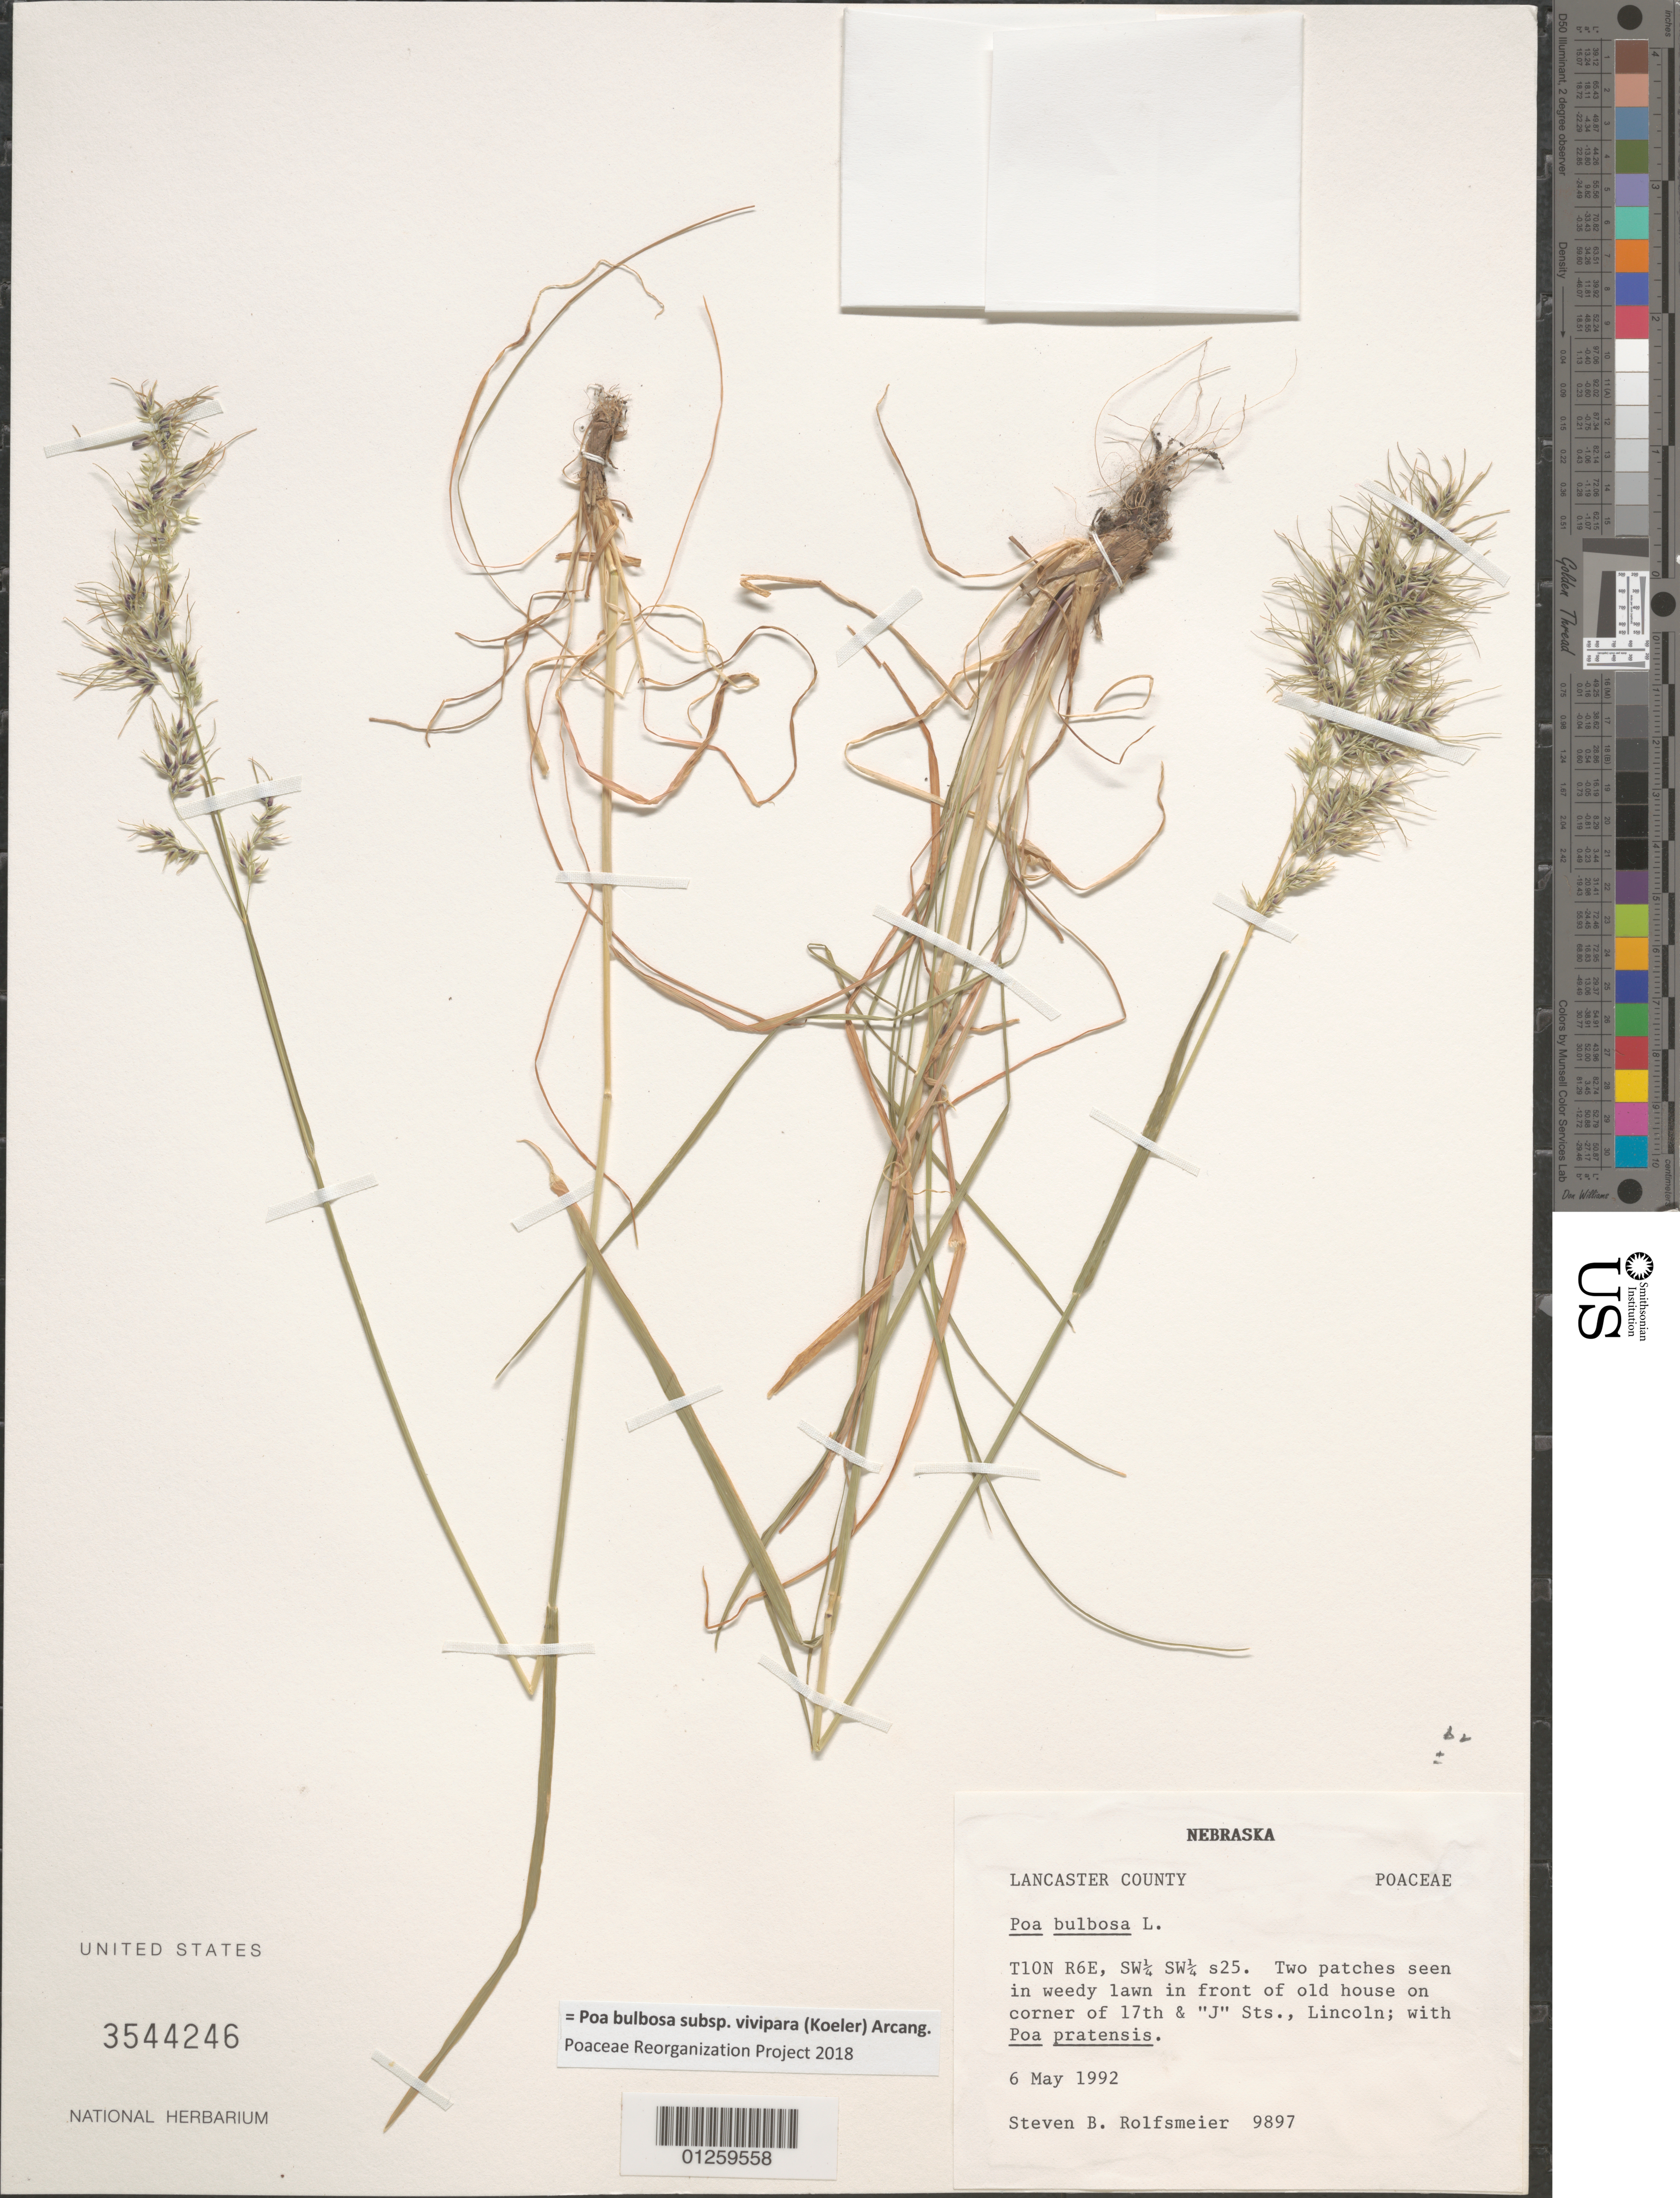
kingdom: Plantae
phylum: Tracheophyta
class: Liliopsida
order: Poales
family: Poaceae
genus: Poa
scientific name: Poa bulbosa subsp. vivipara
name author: (Koeler) Arcang.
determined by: Poaceae Reorganization Project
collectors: S. Rolfsmeier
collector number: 9897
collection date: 1992-05-06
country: United States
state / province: Nebraska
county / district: Lancaster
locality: Lincoln, corner of 17th & "J" Sts.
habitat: weedy lawn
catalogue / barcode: US 3544246